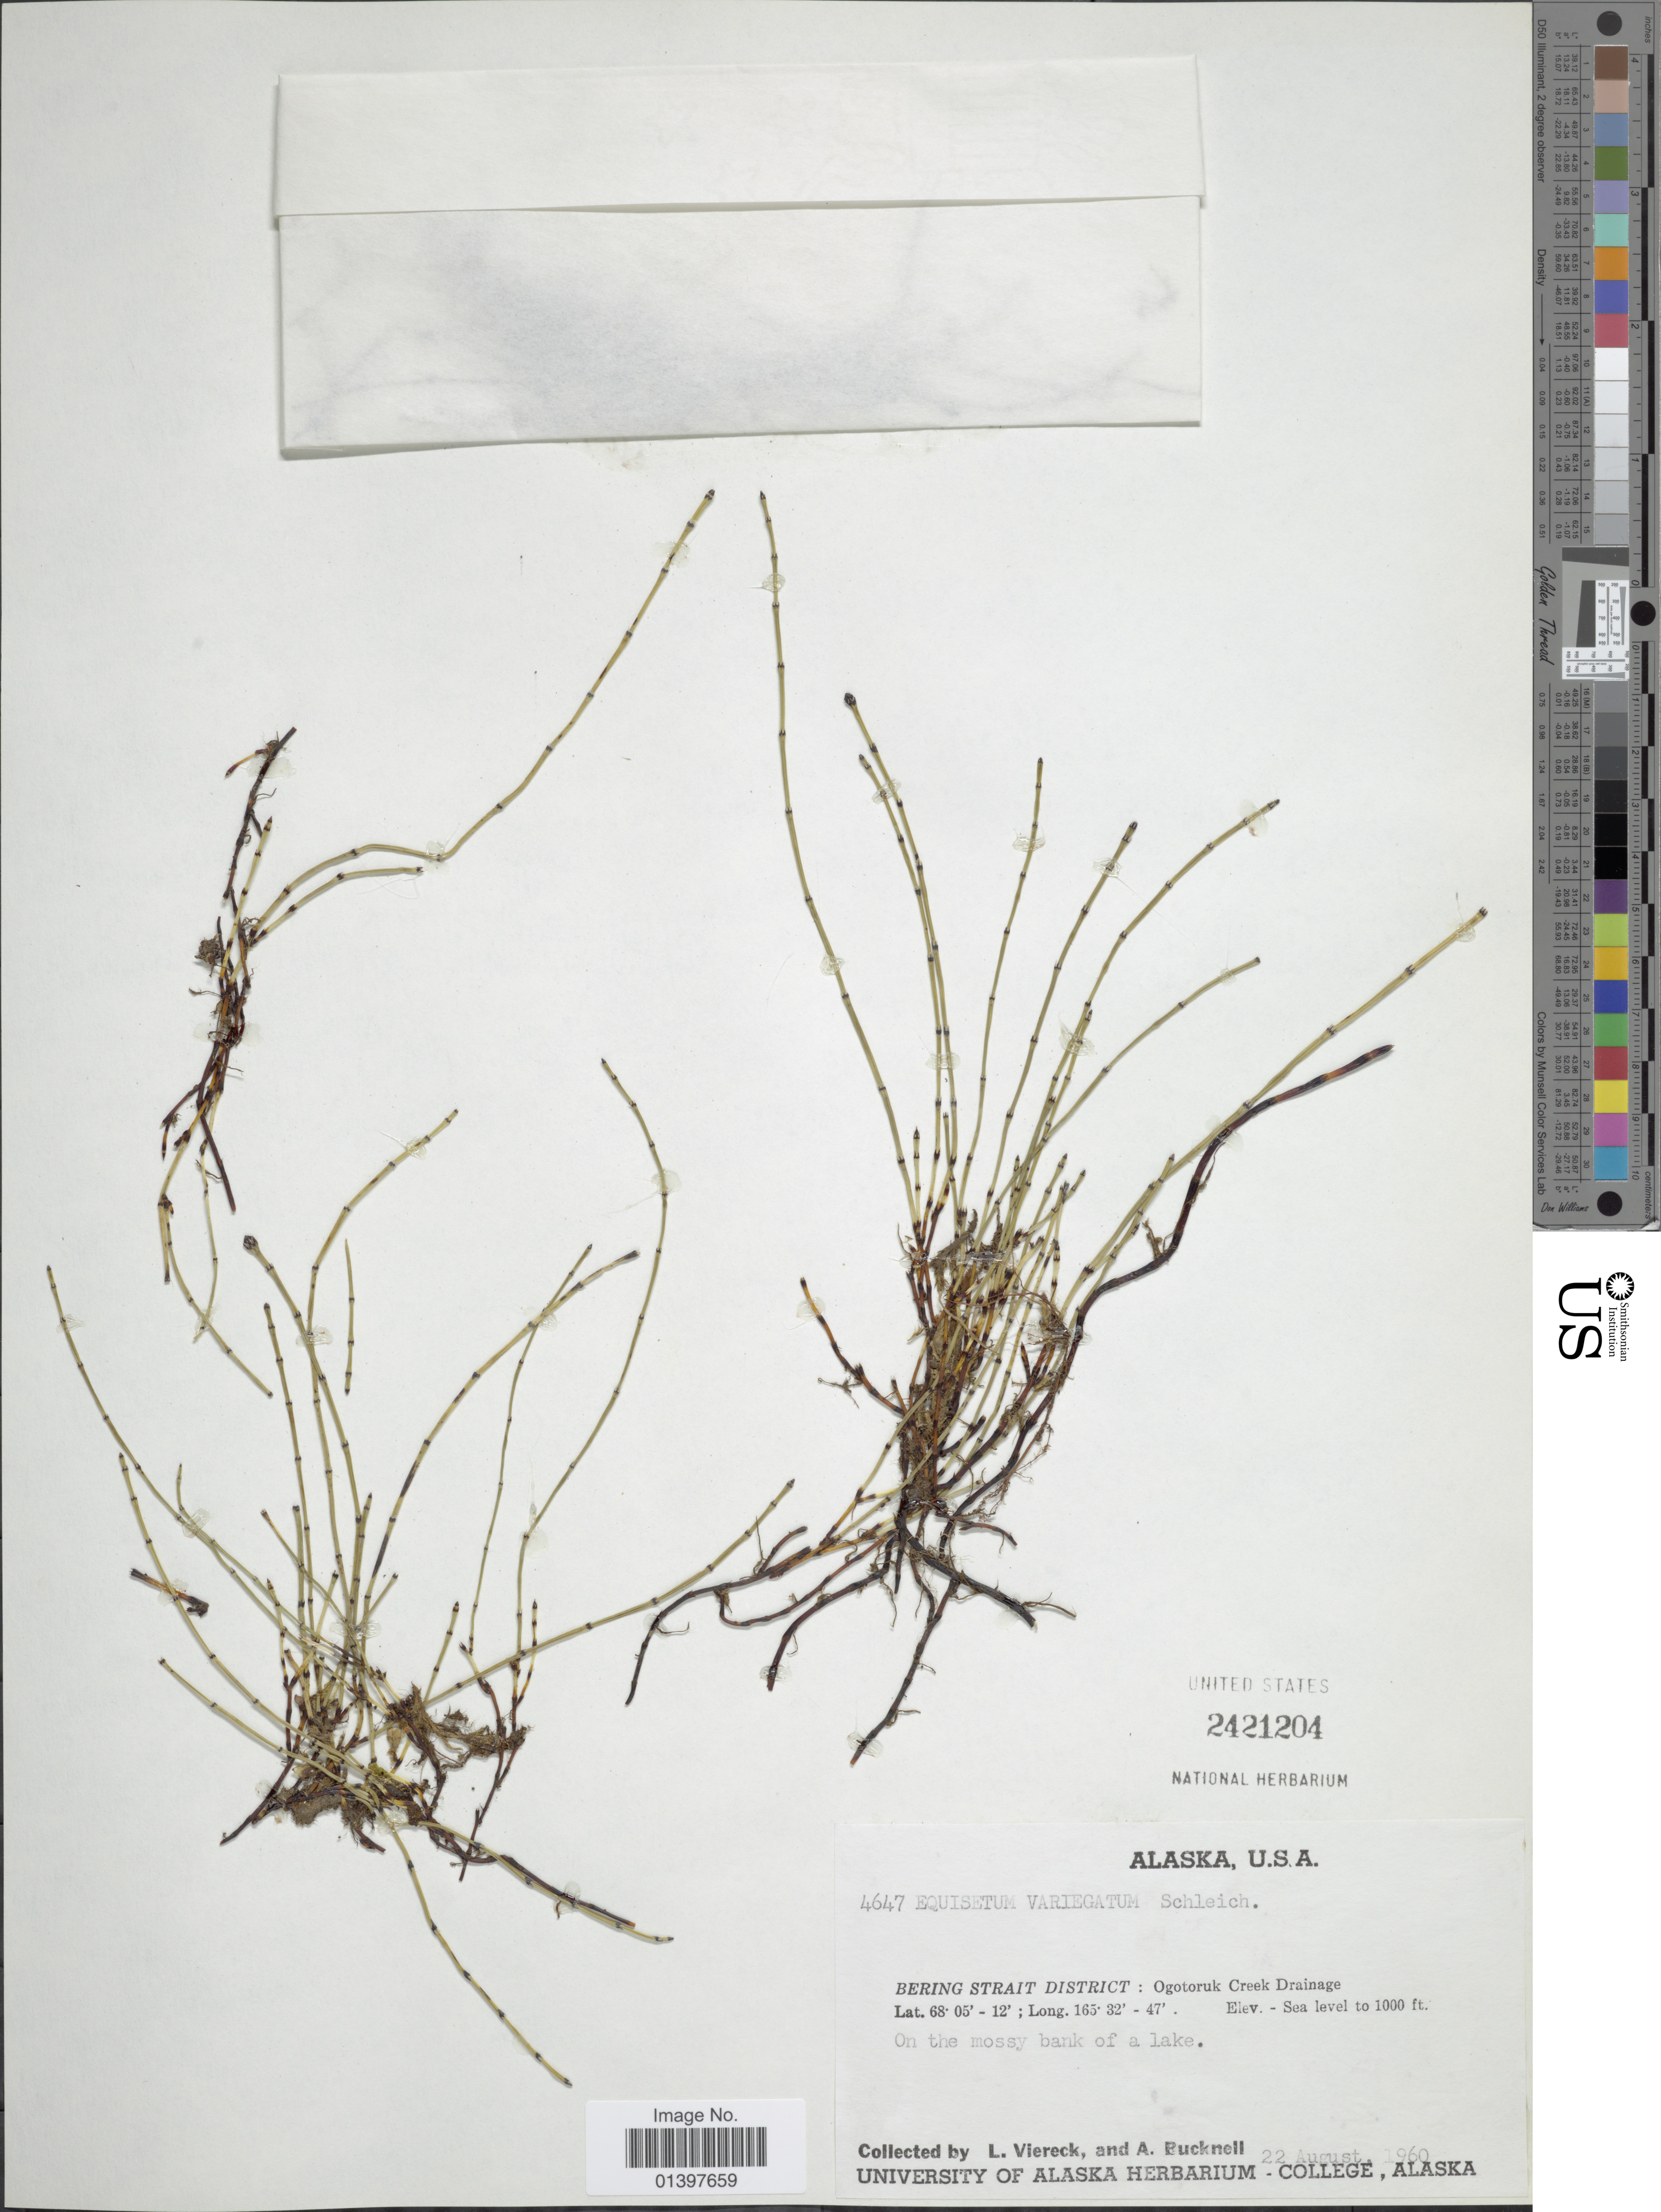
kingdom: Plantae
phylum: Tracheophyta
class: Polypodiopsida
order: Equisetales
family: Equisetaceae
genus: Equisetum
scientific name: Equisetum variegatum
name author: Schleich. ex F. Weber & D. Mohr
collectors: L. Viereck & A. Pucknell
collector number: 4647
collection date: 1960-08-22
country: United States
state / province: Alaska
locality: Bering Strait District: Ogotoruk Creek Drainage, on the mossy bank of a lake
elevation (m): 305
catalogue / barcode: US 2421204